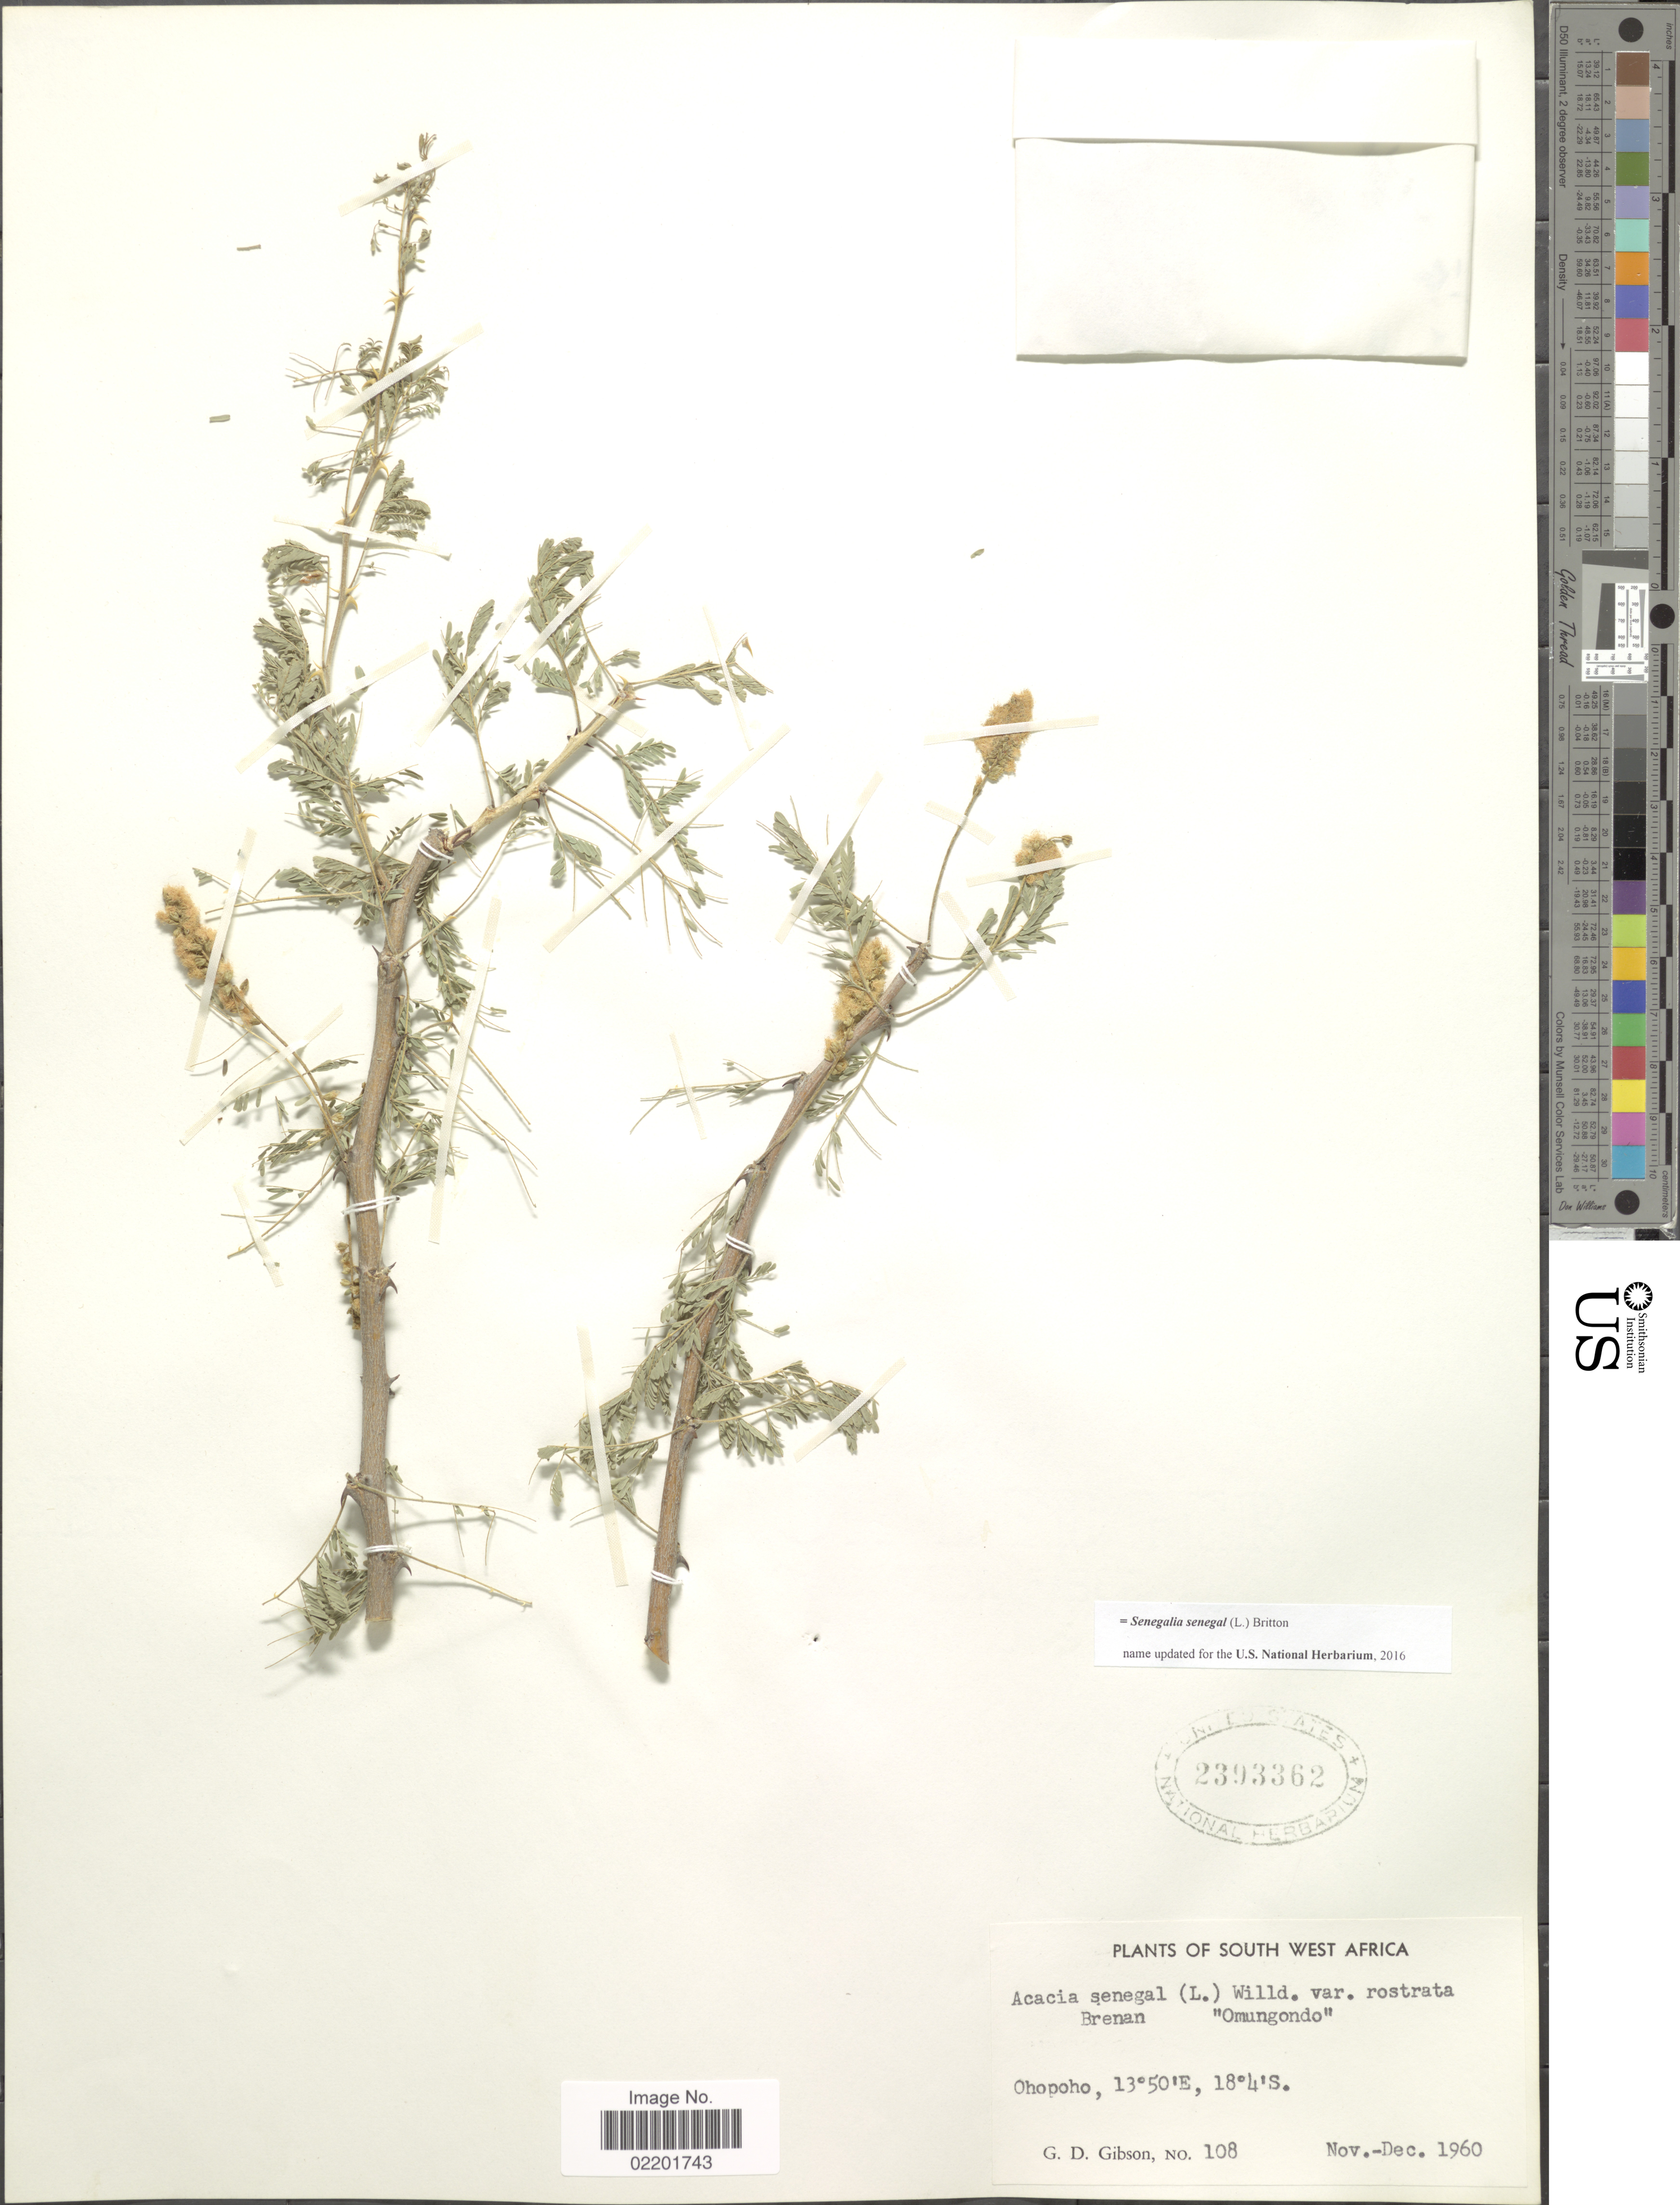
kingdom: Plantae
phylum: Tracheophyta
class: Magnoliopsida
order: Fabales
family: Fabaceae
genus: Senegalia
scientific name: Senegalia senegal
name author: (L.) Britton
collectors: G. D. Gibson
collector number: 108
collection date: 1960-11/1960-12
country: Namibia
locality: South West Africa, Ohopoho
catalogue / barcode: US 2393362